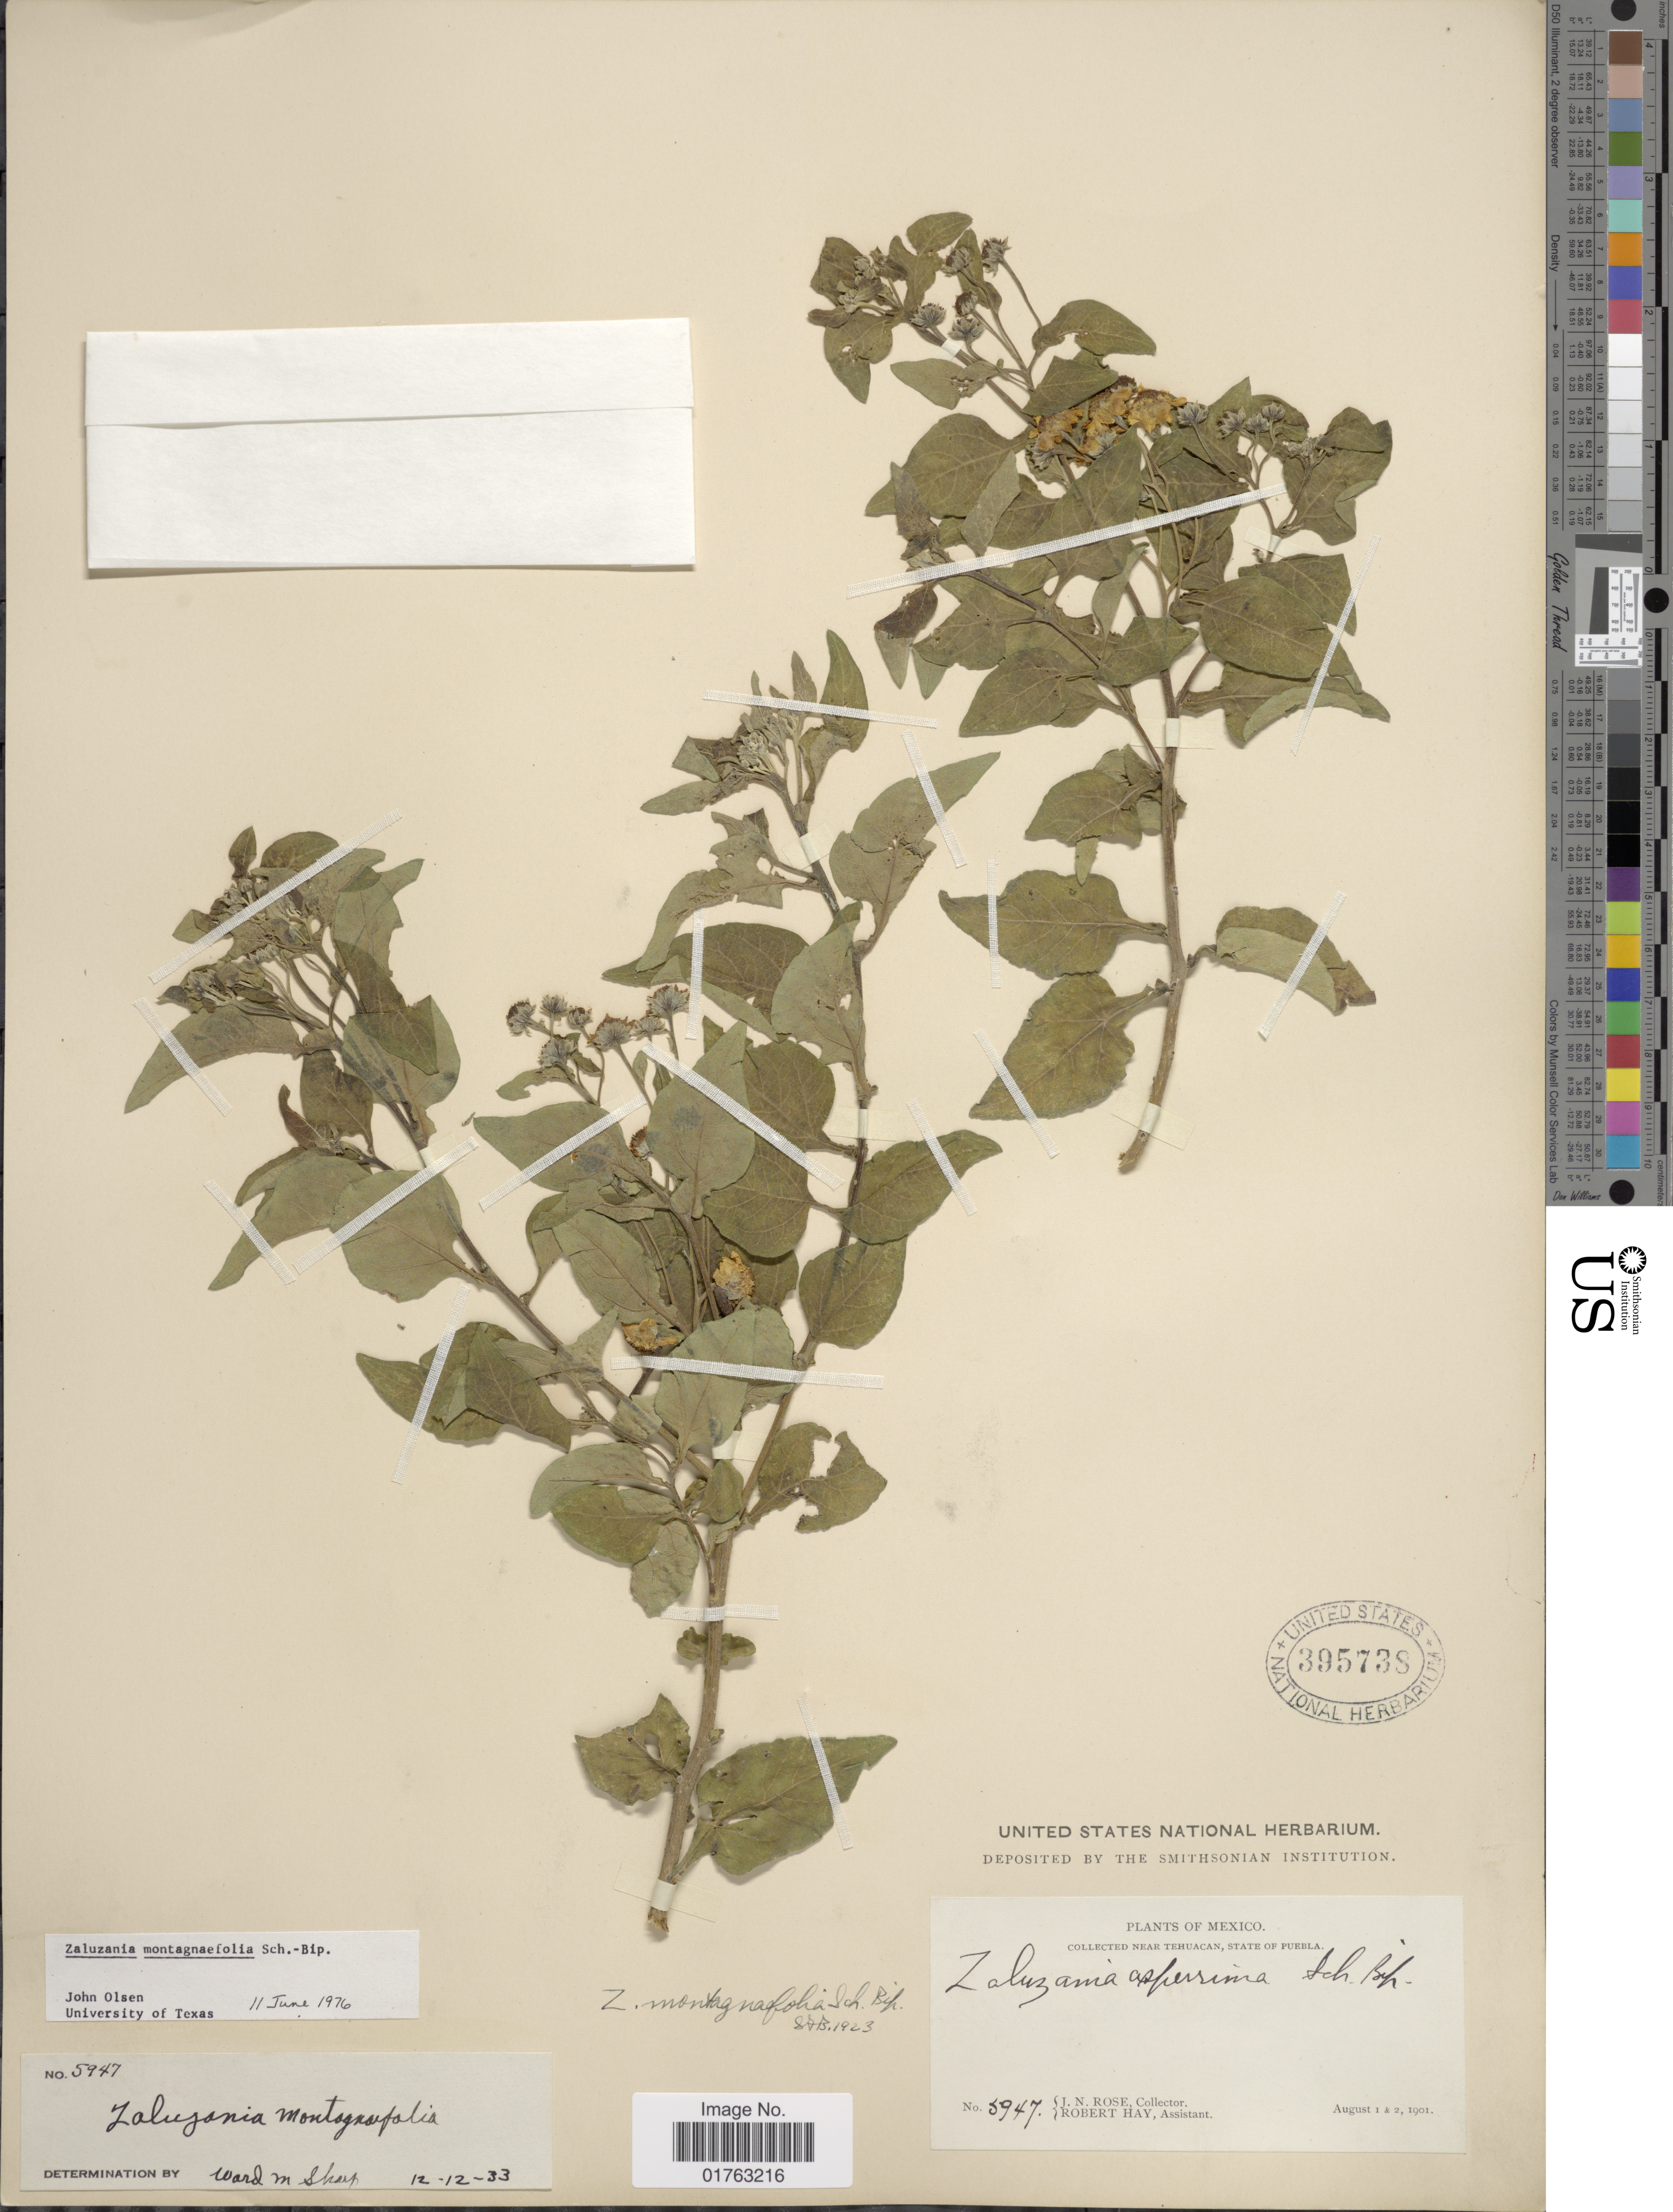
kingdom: Plantae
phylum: Tracheophyta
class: Magnoliopsida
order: Asterales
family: Asteraceae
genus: Zaluzania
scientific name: Zaluzania montagnaefolia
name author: Sch. Bip.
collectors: J. N. Rose & R. Hay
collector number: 3947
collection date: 1901-08-01/1901-08-02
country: Mexico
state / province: Puebla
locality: Near Tehuacan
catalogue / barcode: US 395738